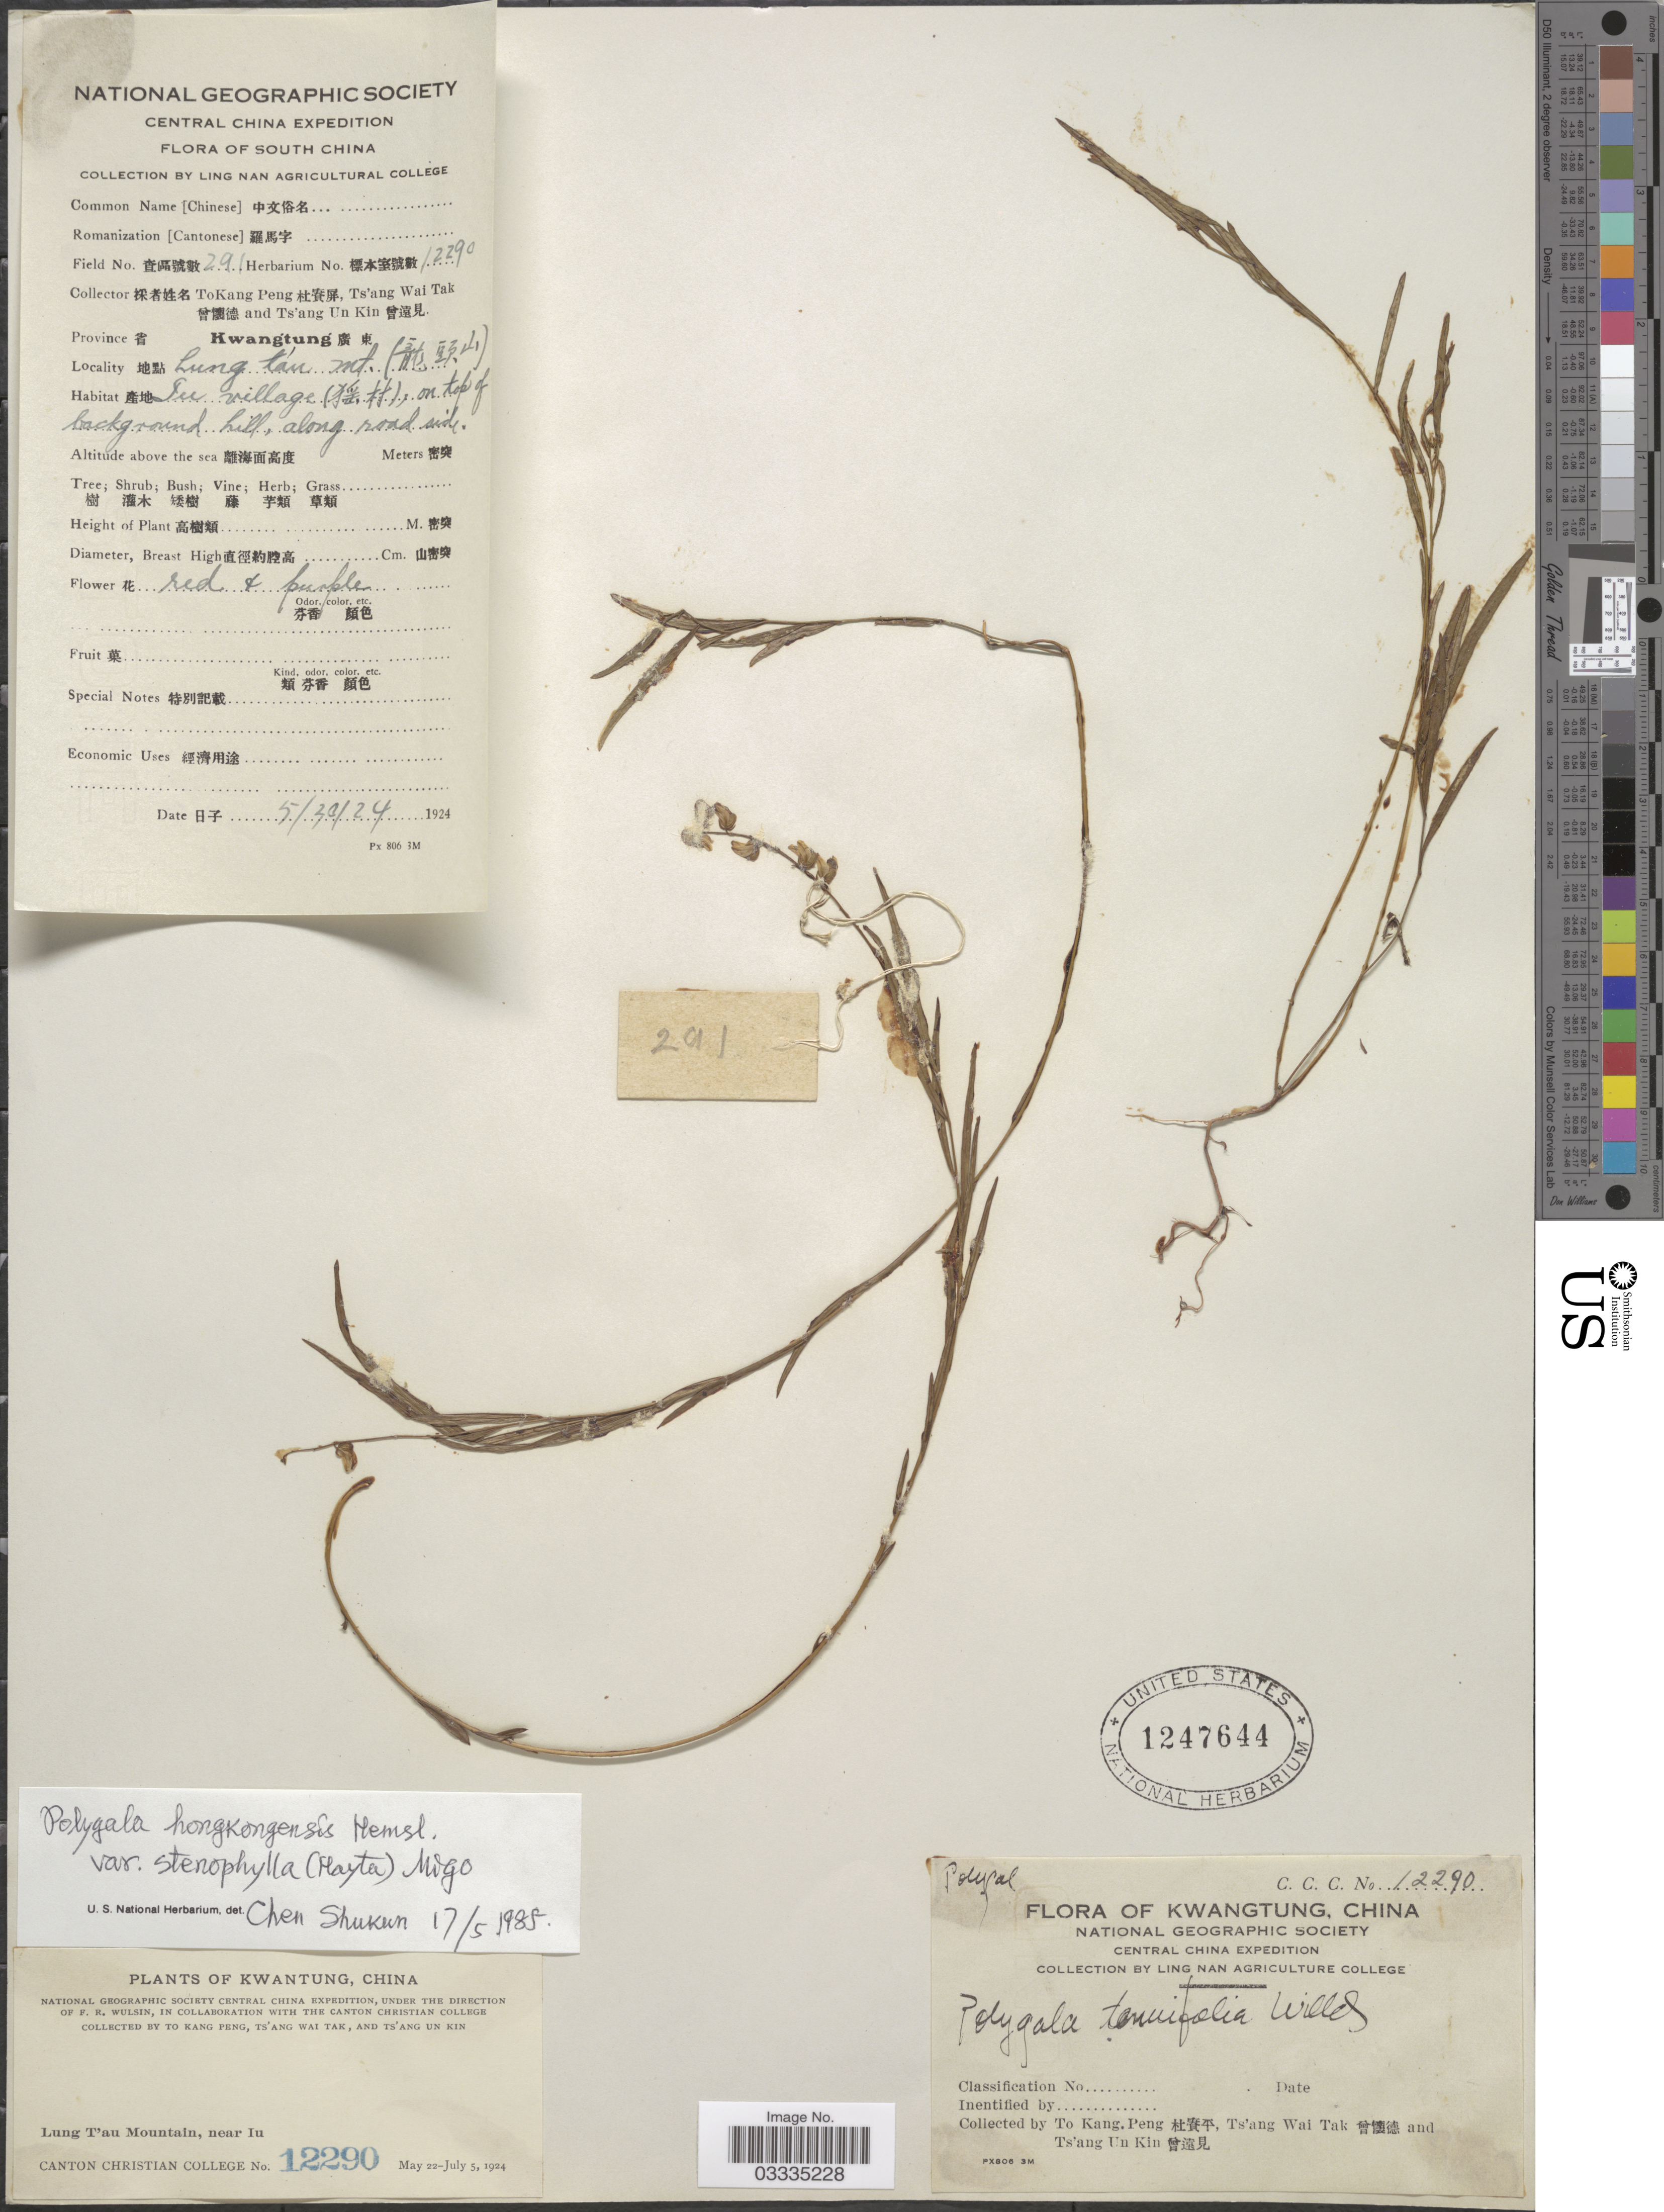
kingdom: Plantae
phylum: Tracheophyta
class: Magnoliopsida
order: Fabales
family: Polygalaceae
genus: Polygala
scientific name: Polygala tenuifolia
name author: Willd.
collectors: T. K. Peng, W. T. Tsang & Ts' Ang Un Kin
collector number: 291/12290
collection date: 1924-05-30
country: China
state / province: Guangdong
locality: South China. Province Kwangtung. Lung T'au, near Iu.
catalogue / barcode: US 1247644